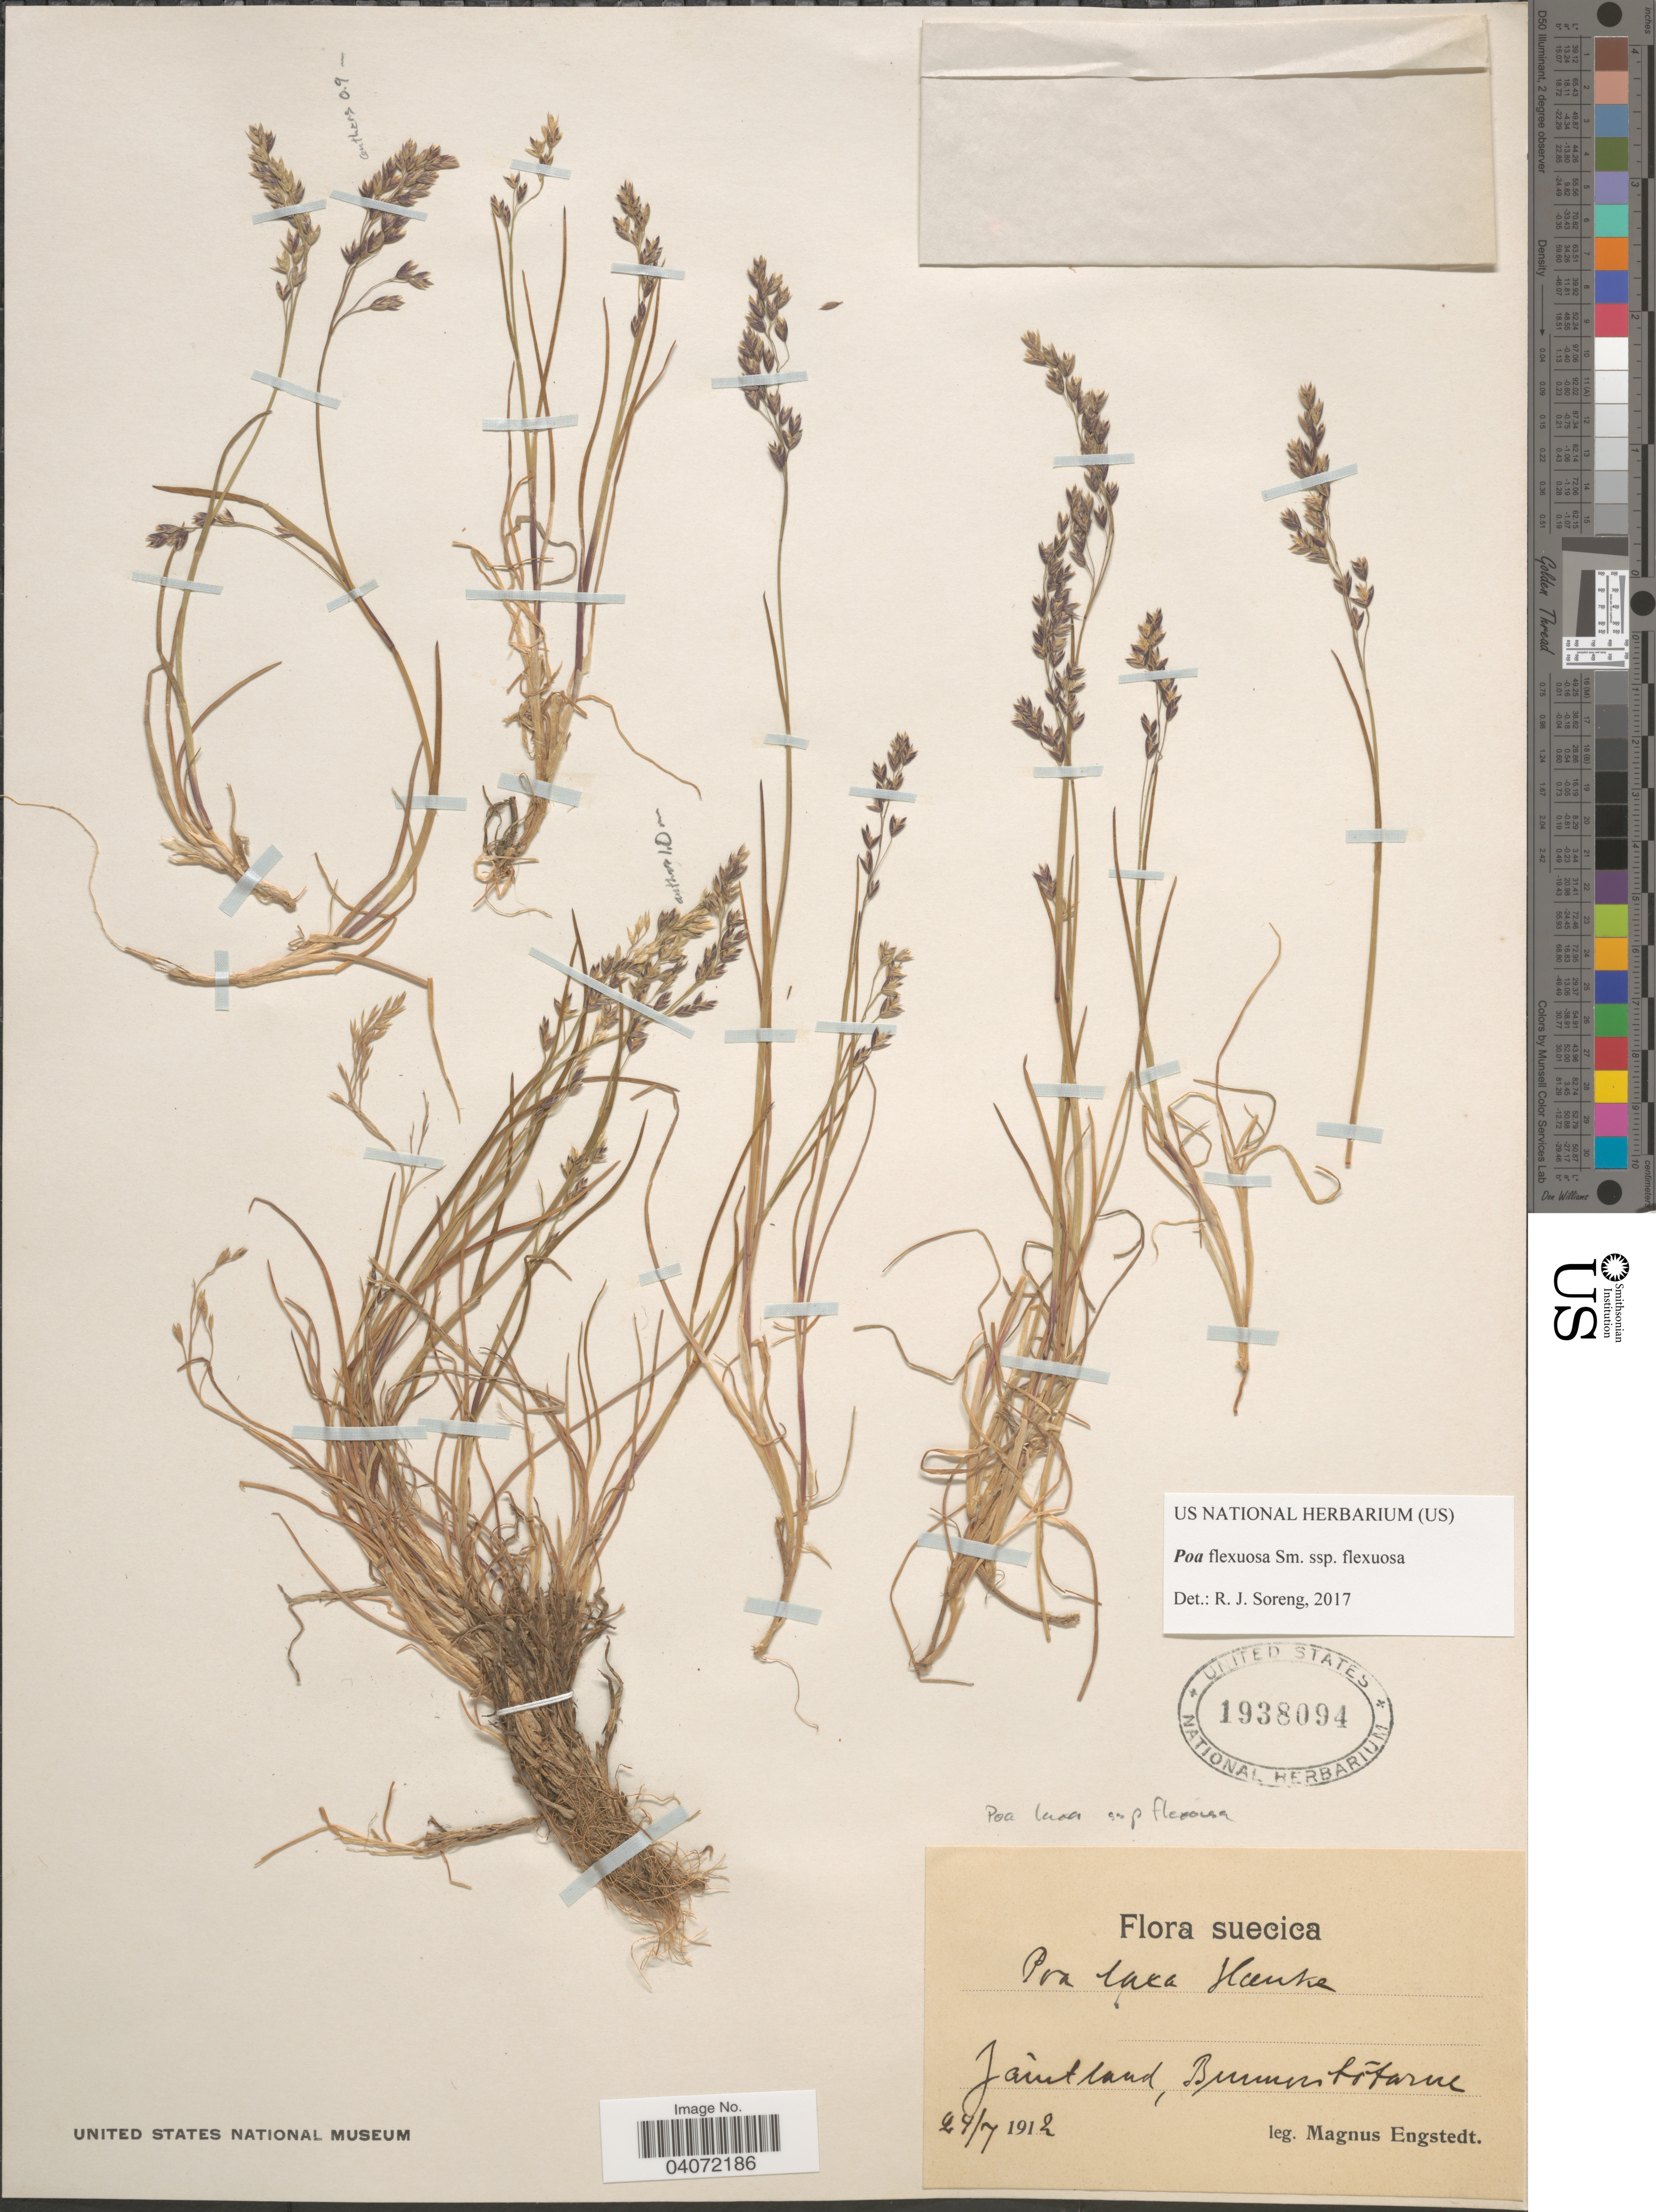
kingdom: Plantae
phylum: Tracheophyta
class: Liliopsida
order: Poales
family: Poaceae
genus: Poa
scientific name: Poa flexuosa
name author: Muhl.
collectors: M. Engstedt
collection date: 1912-07-24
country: Sweden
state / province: Jämtland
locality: Suecica. Jämtland, Bumman [interpreted] totarne [interpreted].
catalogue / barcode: US 1938094